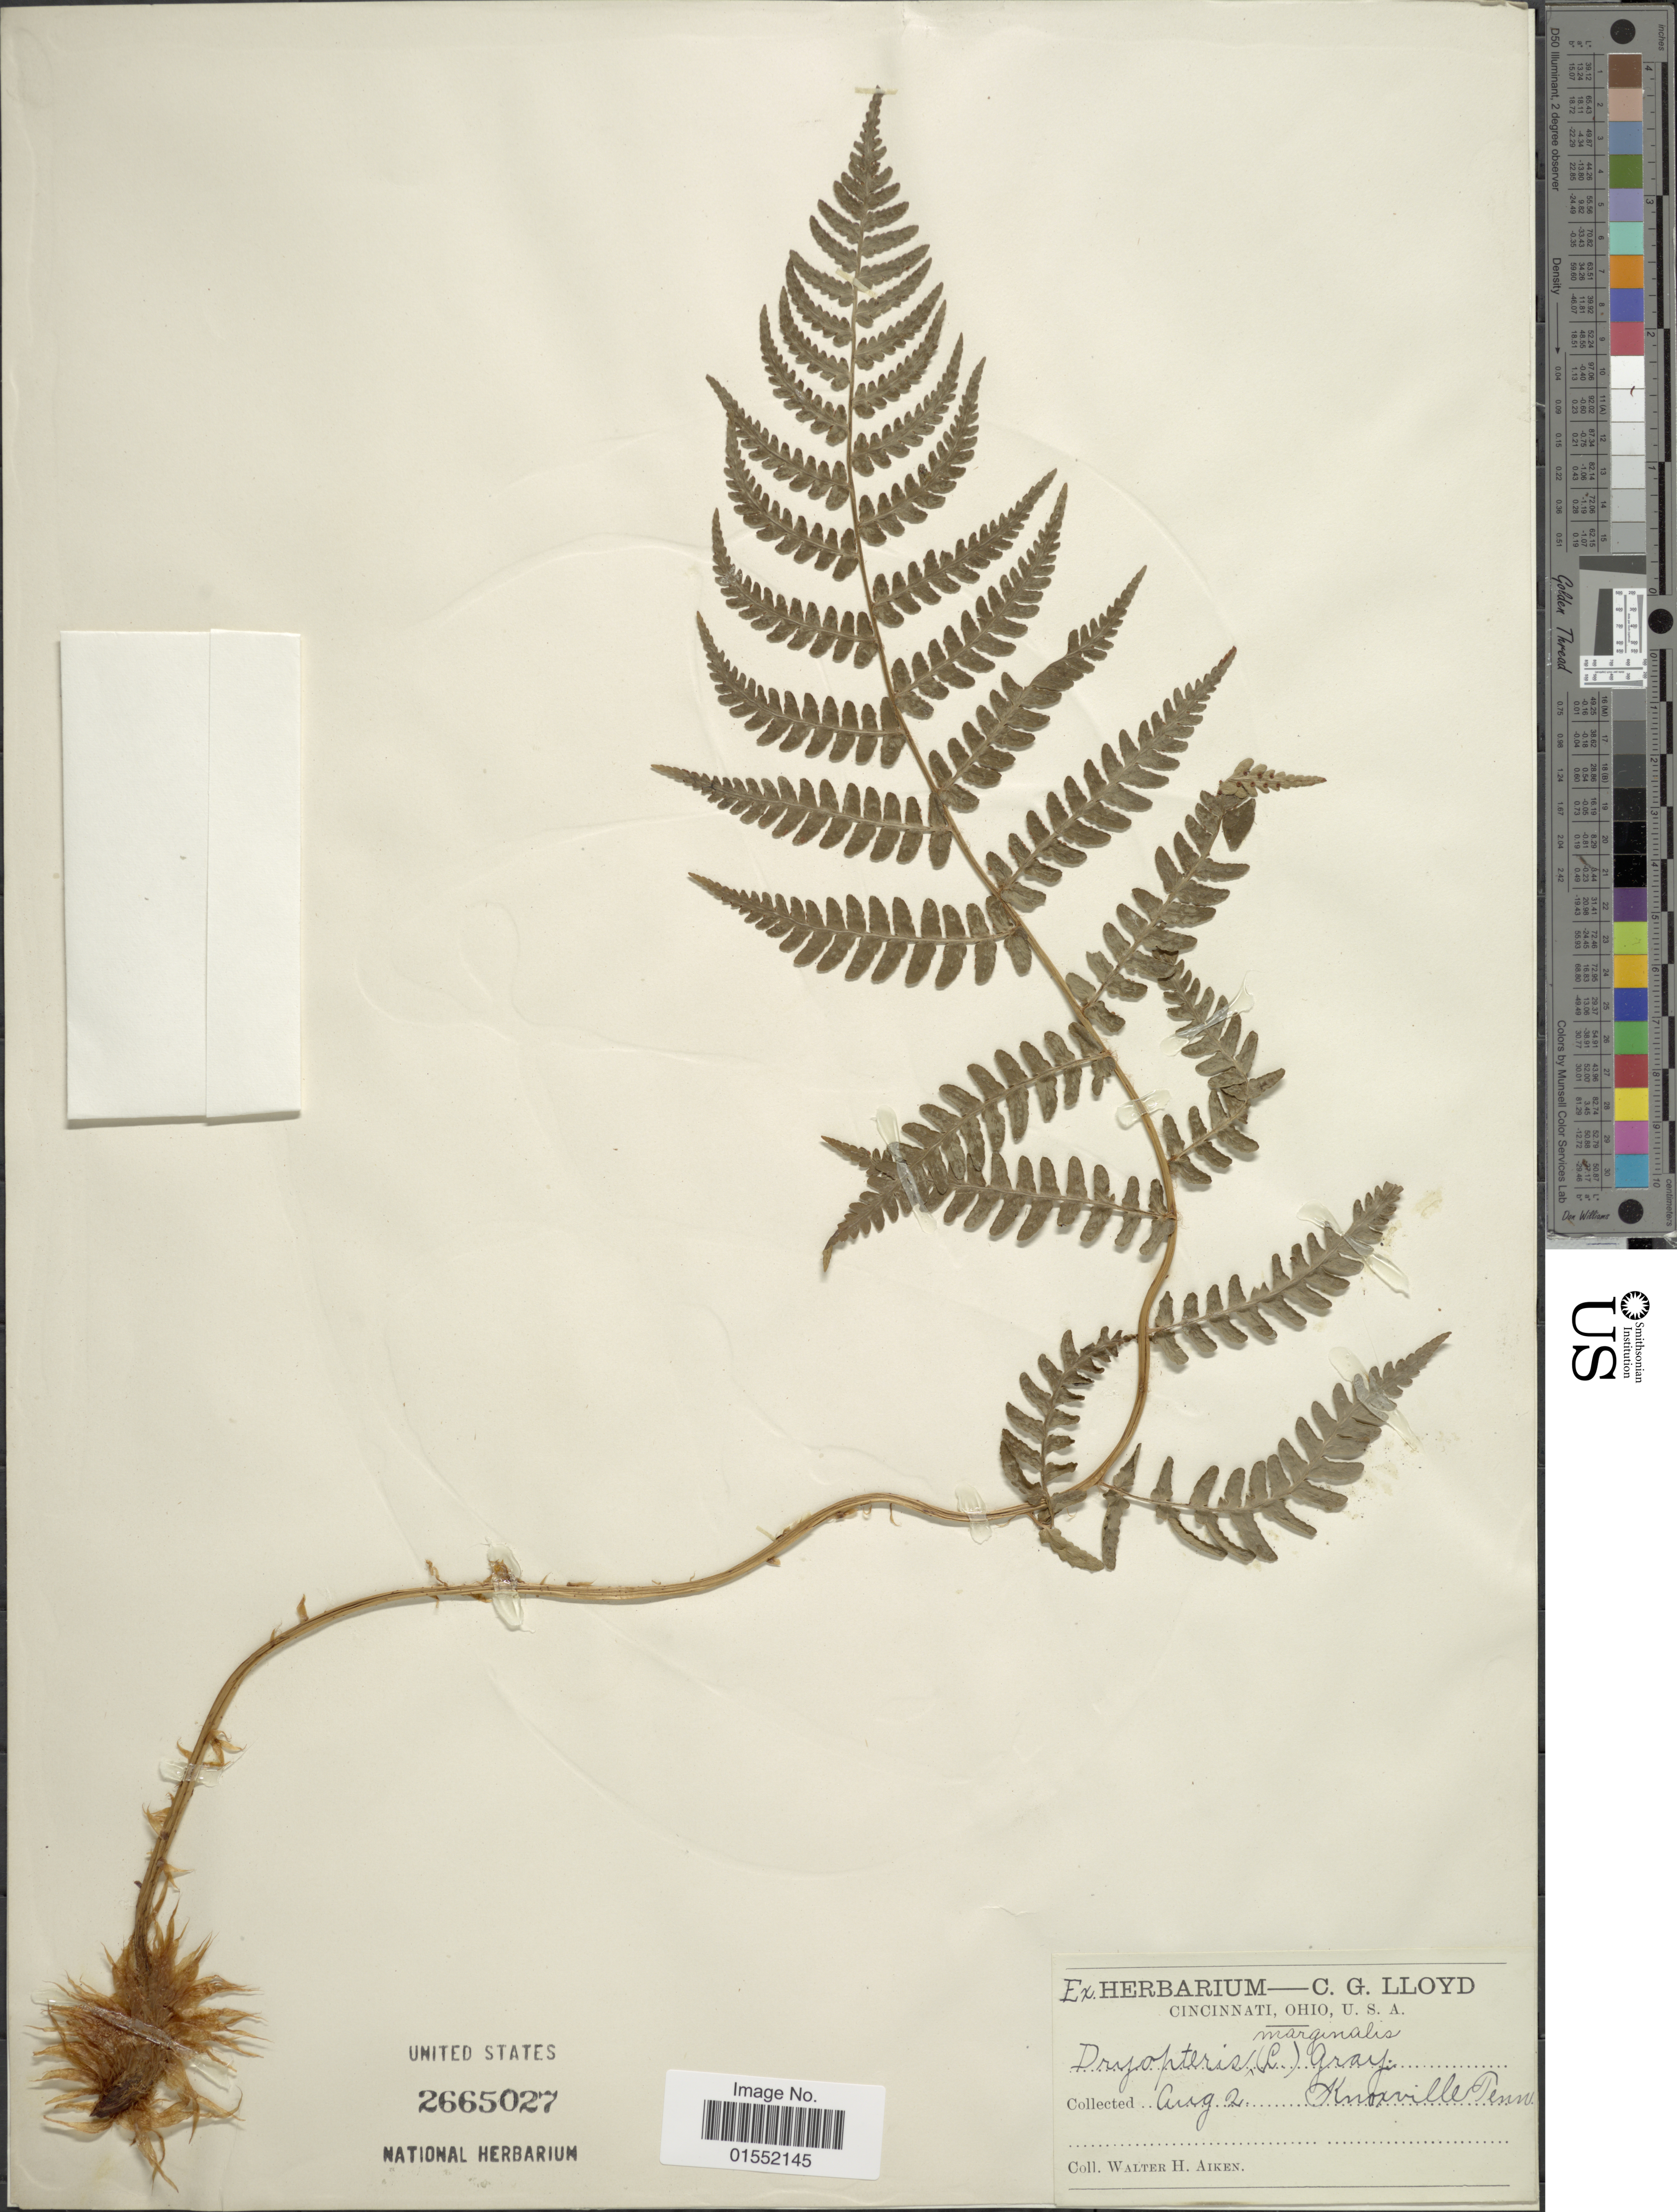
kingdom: Plantae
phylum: Tracheophyta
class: Polypodiopsida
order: Polypodiales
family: Dryopteridaceae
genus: Dryopteris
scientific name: Dryopteris marginalis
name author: (L.) A. Gray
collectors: W. Aiken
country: United States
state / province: Tennessee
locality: Knoxville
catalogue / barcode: US 2665027